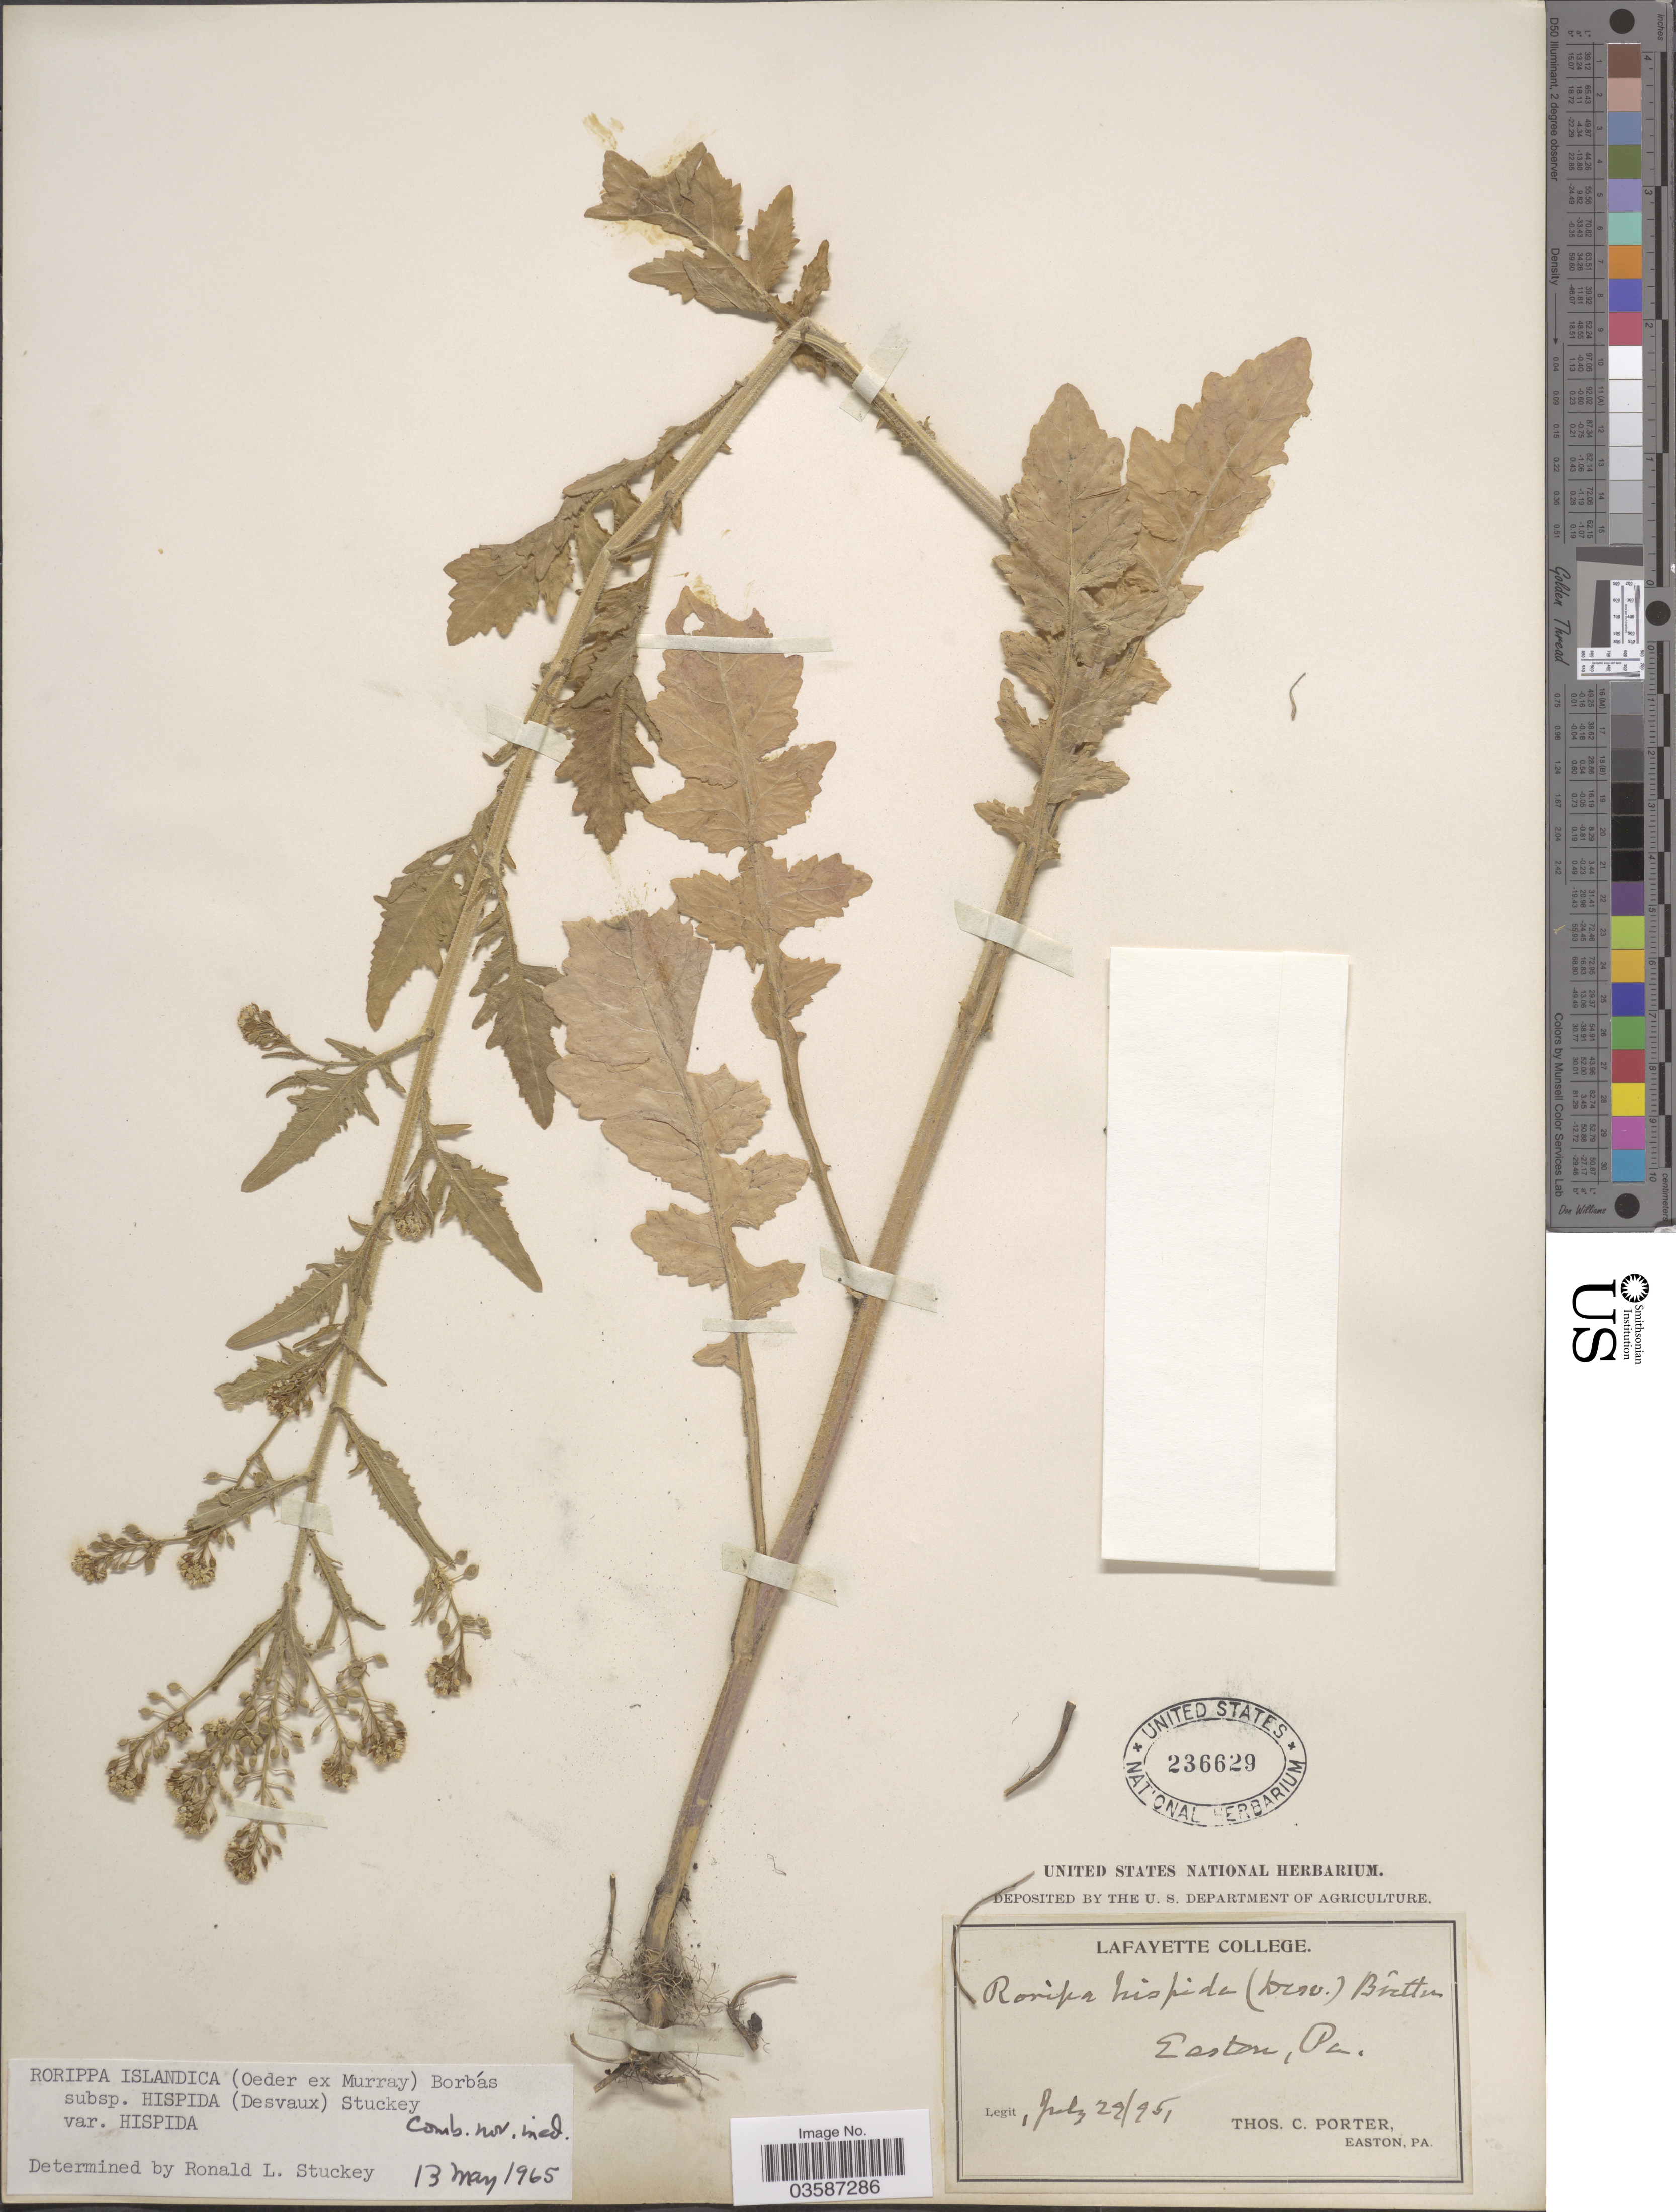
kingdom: Plantae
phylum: Tracheophyta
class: Magnoliopsida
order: Brassicales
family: Brassicaceae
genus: Rorippa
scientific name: Rorippa islandica var. hispida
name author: (Desv.) Butters & Abbe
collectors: T. Porter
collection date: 1951-07-22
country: United States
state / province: Pennsylvania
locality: Easton.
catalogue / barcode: US 236629